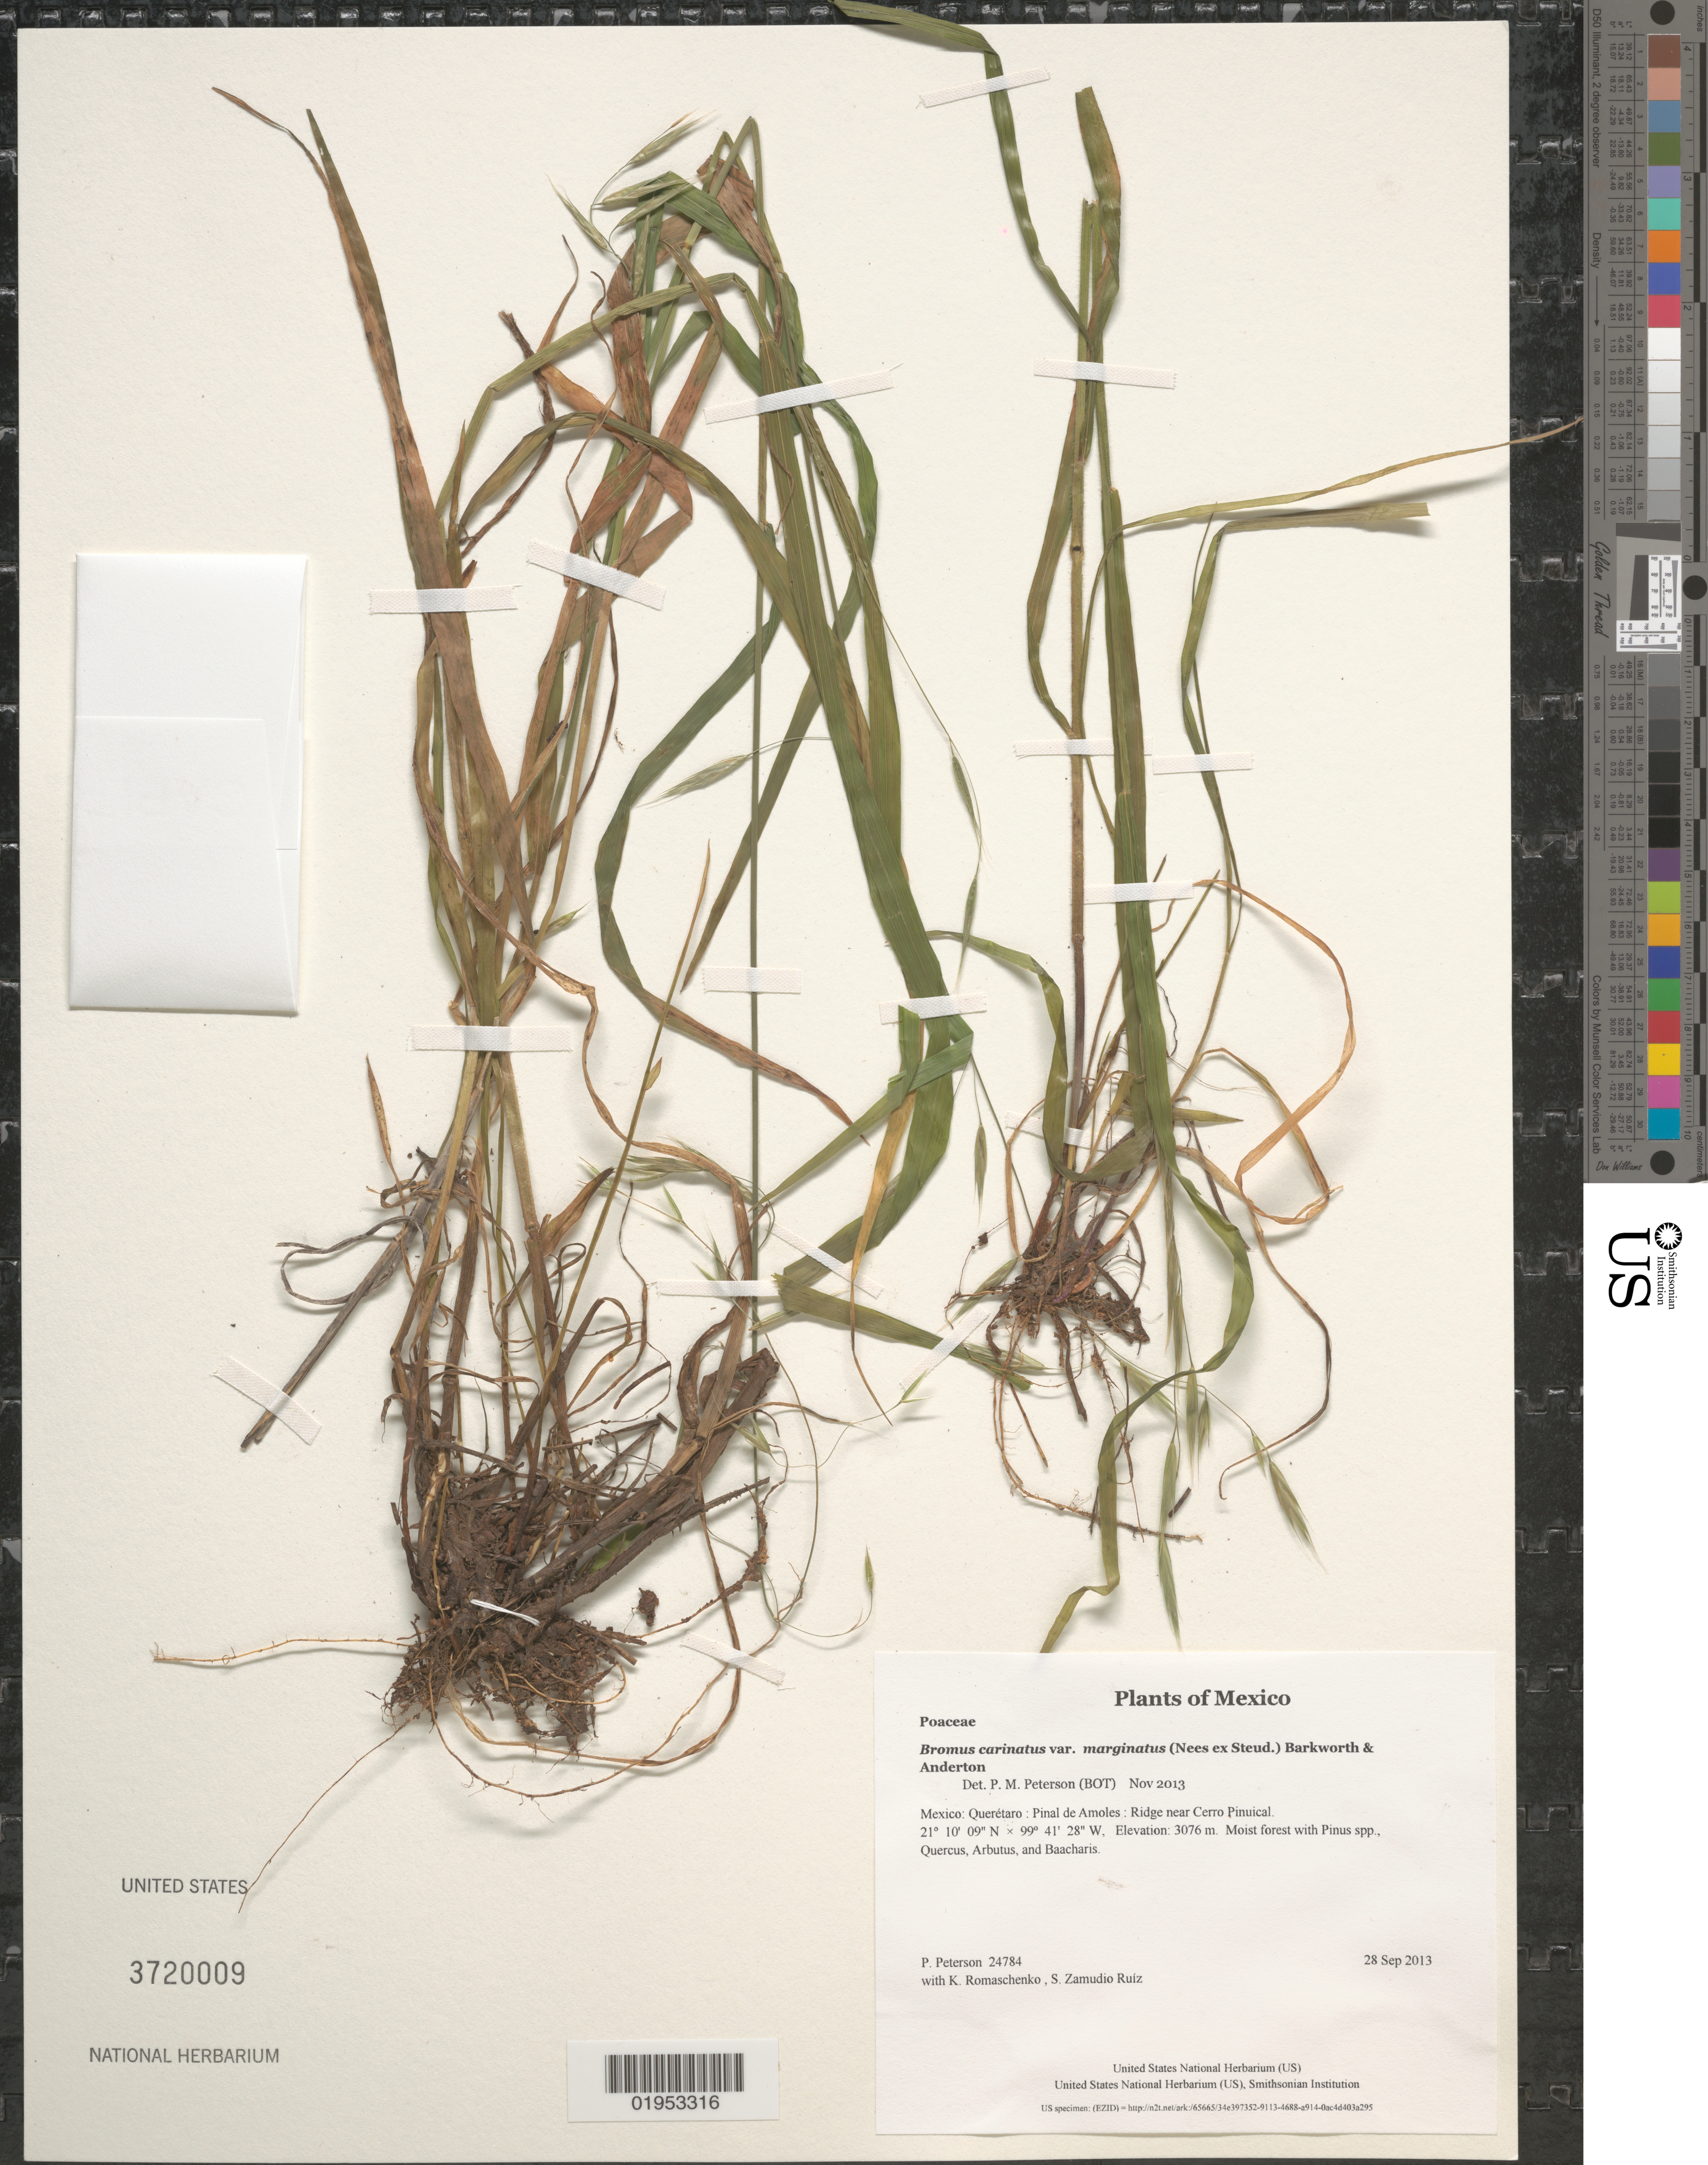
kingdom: Plantae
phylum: Tracheophyta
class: Liliopsida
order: Poales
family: Poaceae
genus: Bromus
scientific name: Bromus carinatus var. marginatus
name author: (Nees ex Steud.) Barkworth & Anderton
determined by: Peterson, Paul M., (BOT), Smithsonian Institution - National Museum of Natural History (UNITED STATES)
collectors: P. M. Peterson, K. Romaschenko & S. Zamudio Ruíz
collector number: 24784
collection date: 2013-09-28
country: Mexico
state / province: Queretaro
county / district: Pinal de Amoles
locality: Ridge near Cerro Pinuical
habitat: Moist forest with Pinus spp., Quercus, Arbutus, and Baacharis.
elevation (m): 3076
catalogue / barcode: US 3720009